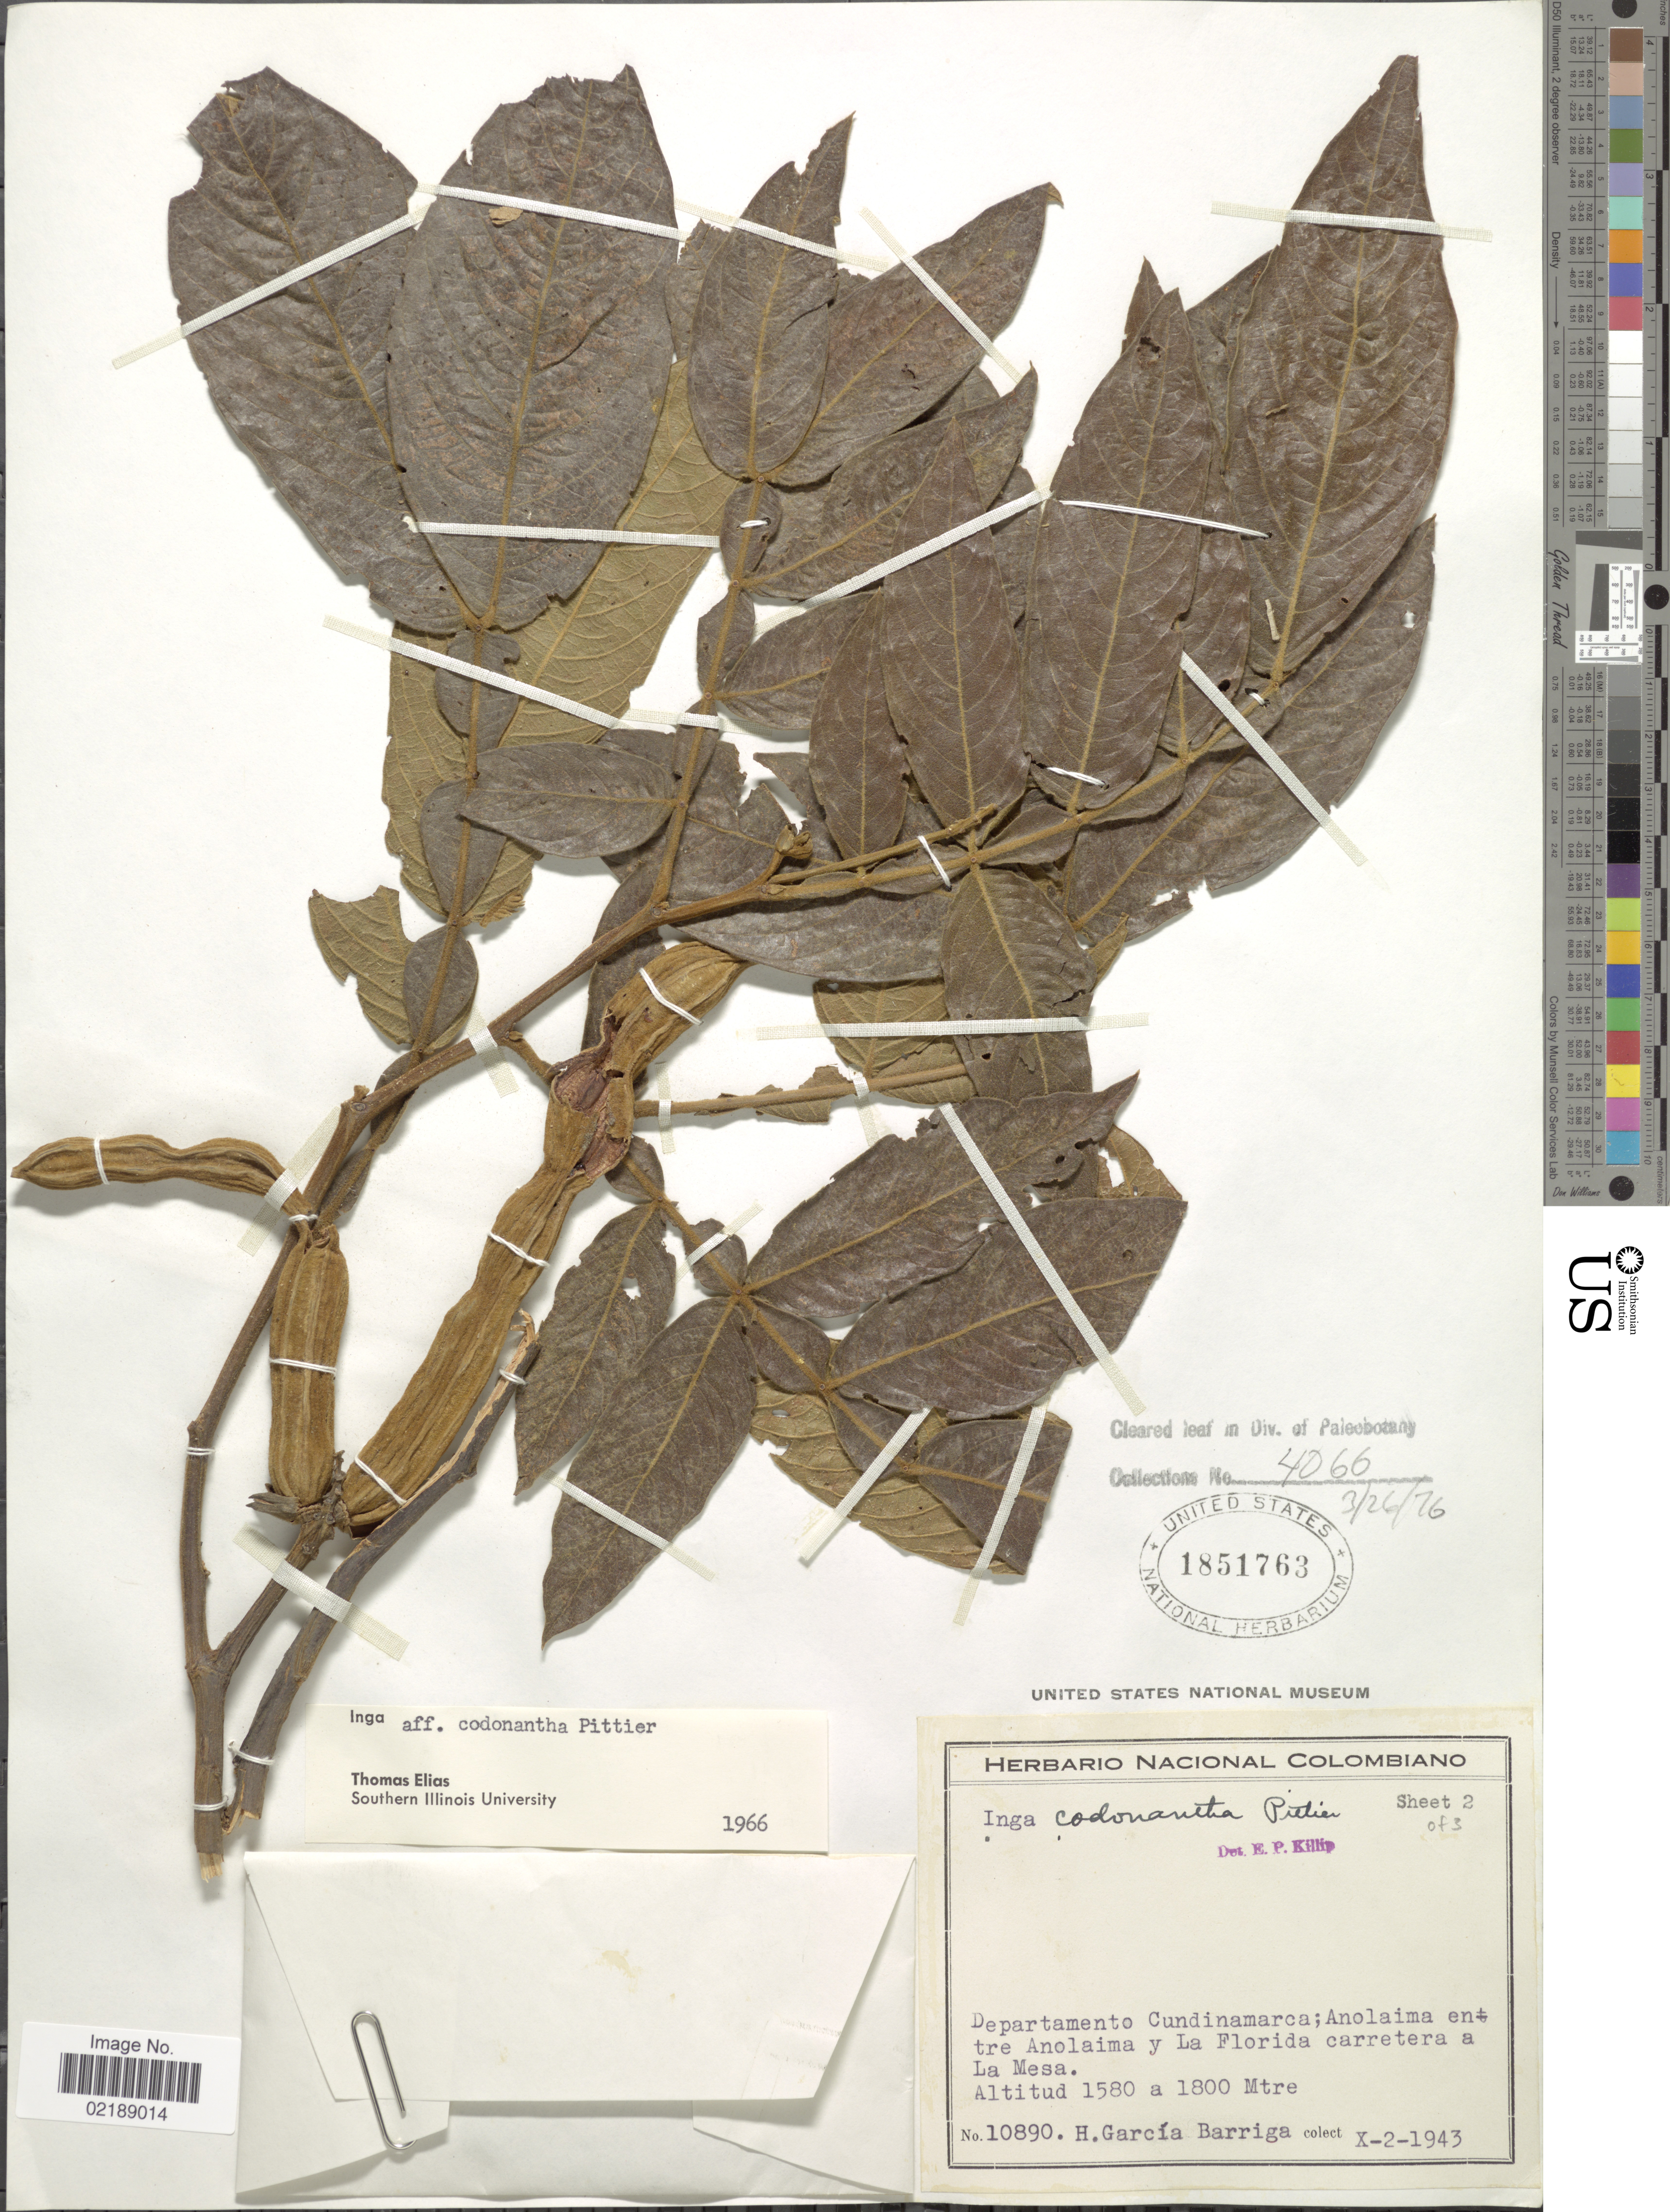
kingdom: Plantae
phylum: Tracheophyta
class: Magnoliopsida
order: Fabales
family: Fabaceae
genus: Inga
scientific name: Inga ornata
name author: Kunth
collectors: H. García Barriga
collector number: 10890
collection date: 1943-10-02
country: Colombia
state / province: Cundinamarca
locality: Anolaima en tre Anolaima y La Florida, carretera a La Mesa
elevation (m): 1580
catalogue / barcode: US 1851763